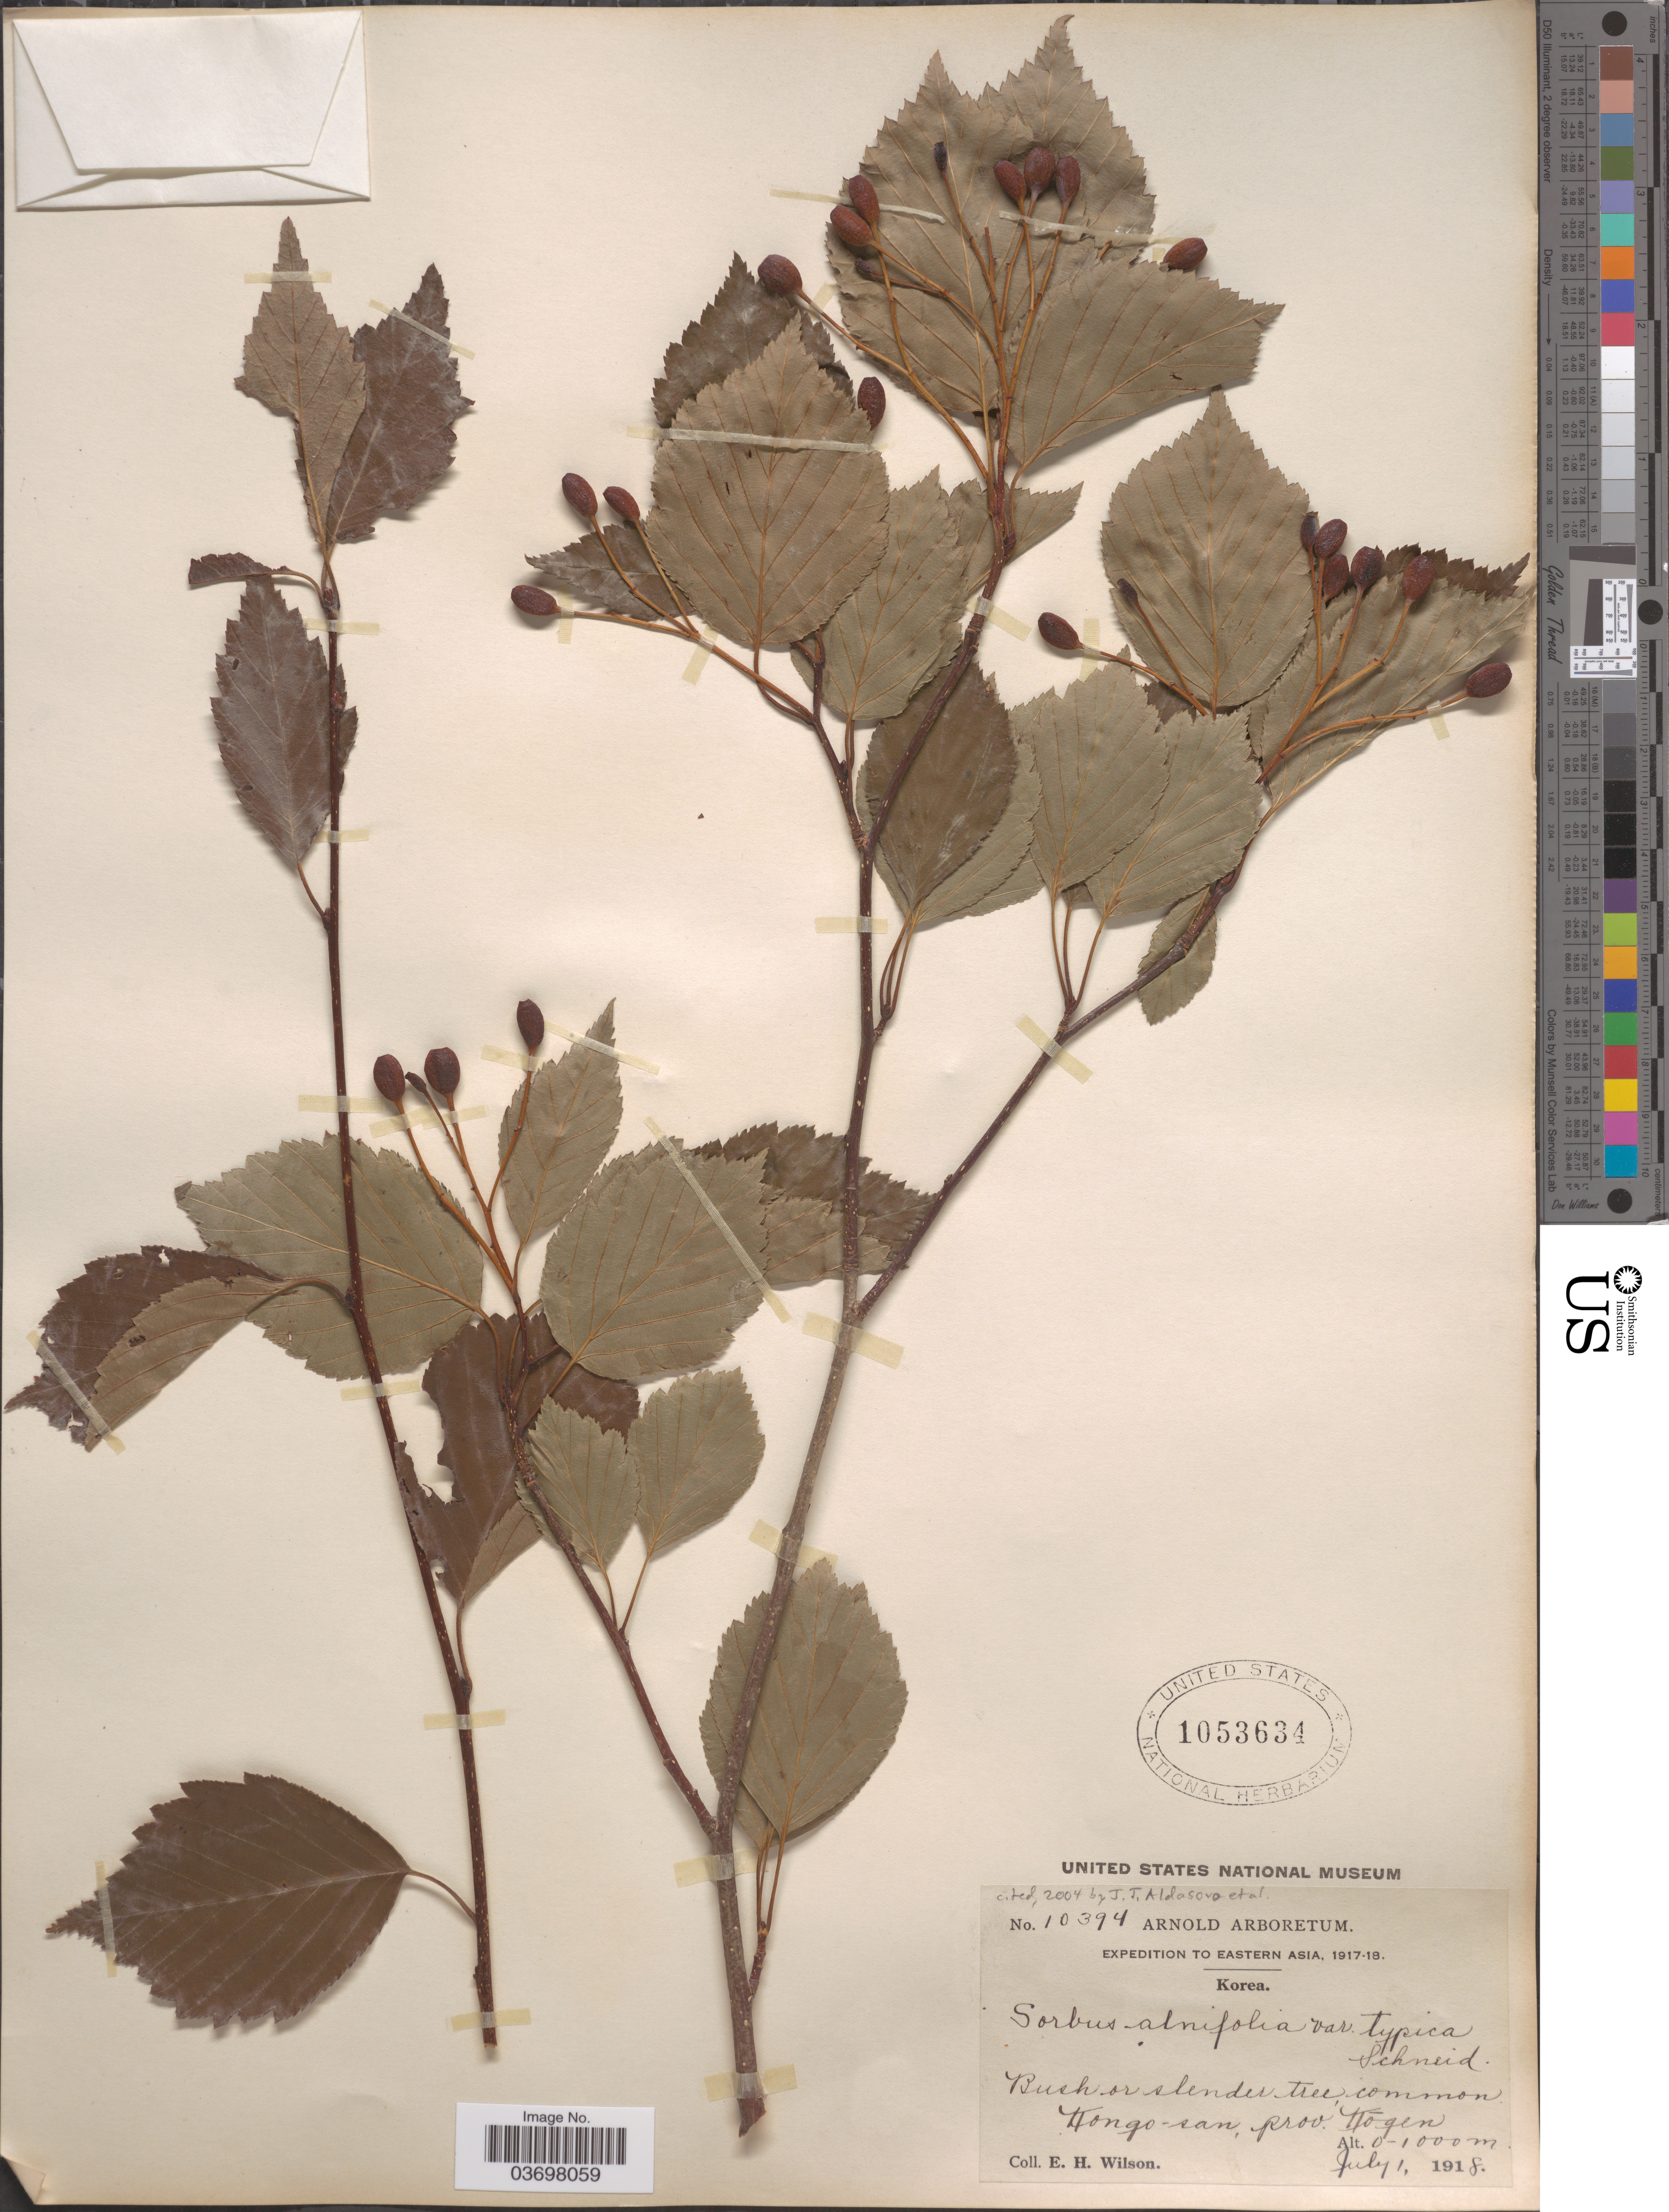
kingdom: Plantae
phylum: Tracheophyta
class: Magnoliopsida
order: Rosales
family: Rosaceae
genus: Sorbus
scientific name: Sorbus alnifolia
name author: (Siebold & Zucc.) K. Koch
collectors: E. Wilson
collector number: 10394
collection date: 1918-07-01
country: North Korea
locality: Kongo-san, prov. Kogen.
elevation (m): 0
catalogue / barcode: US 1053634